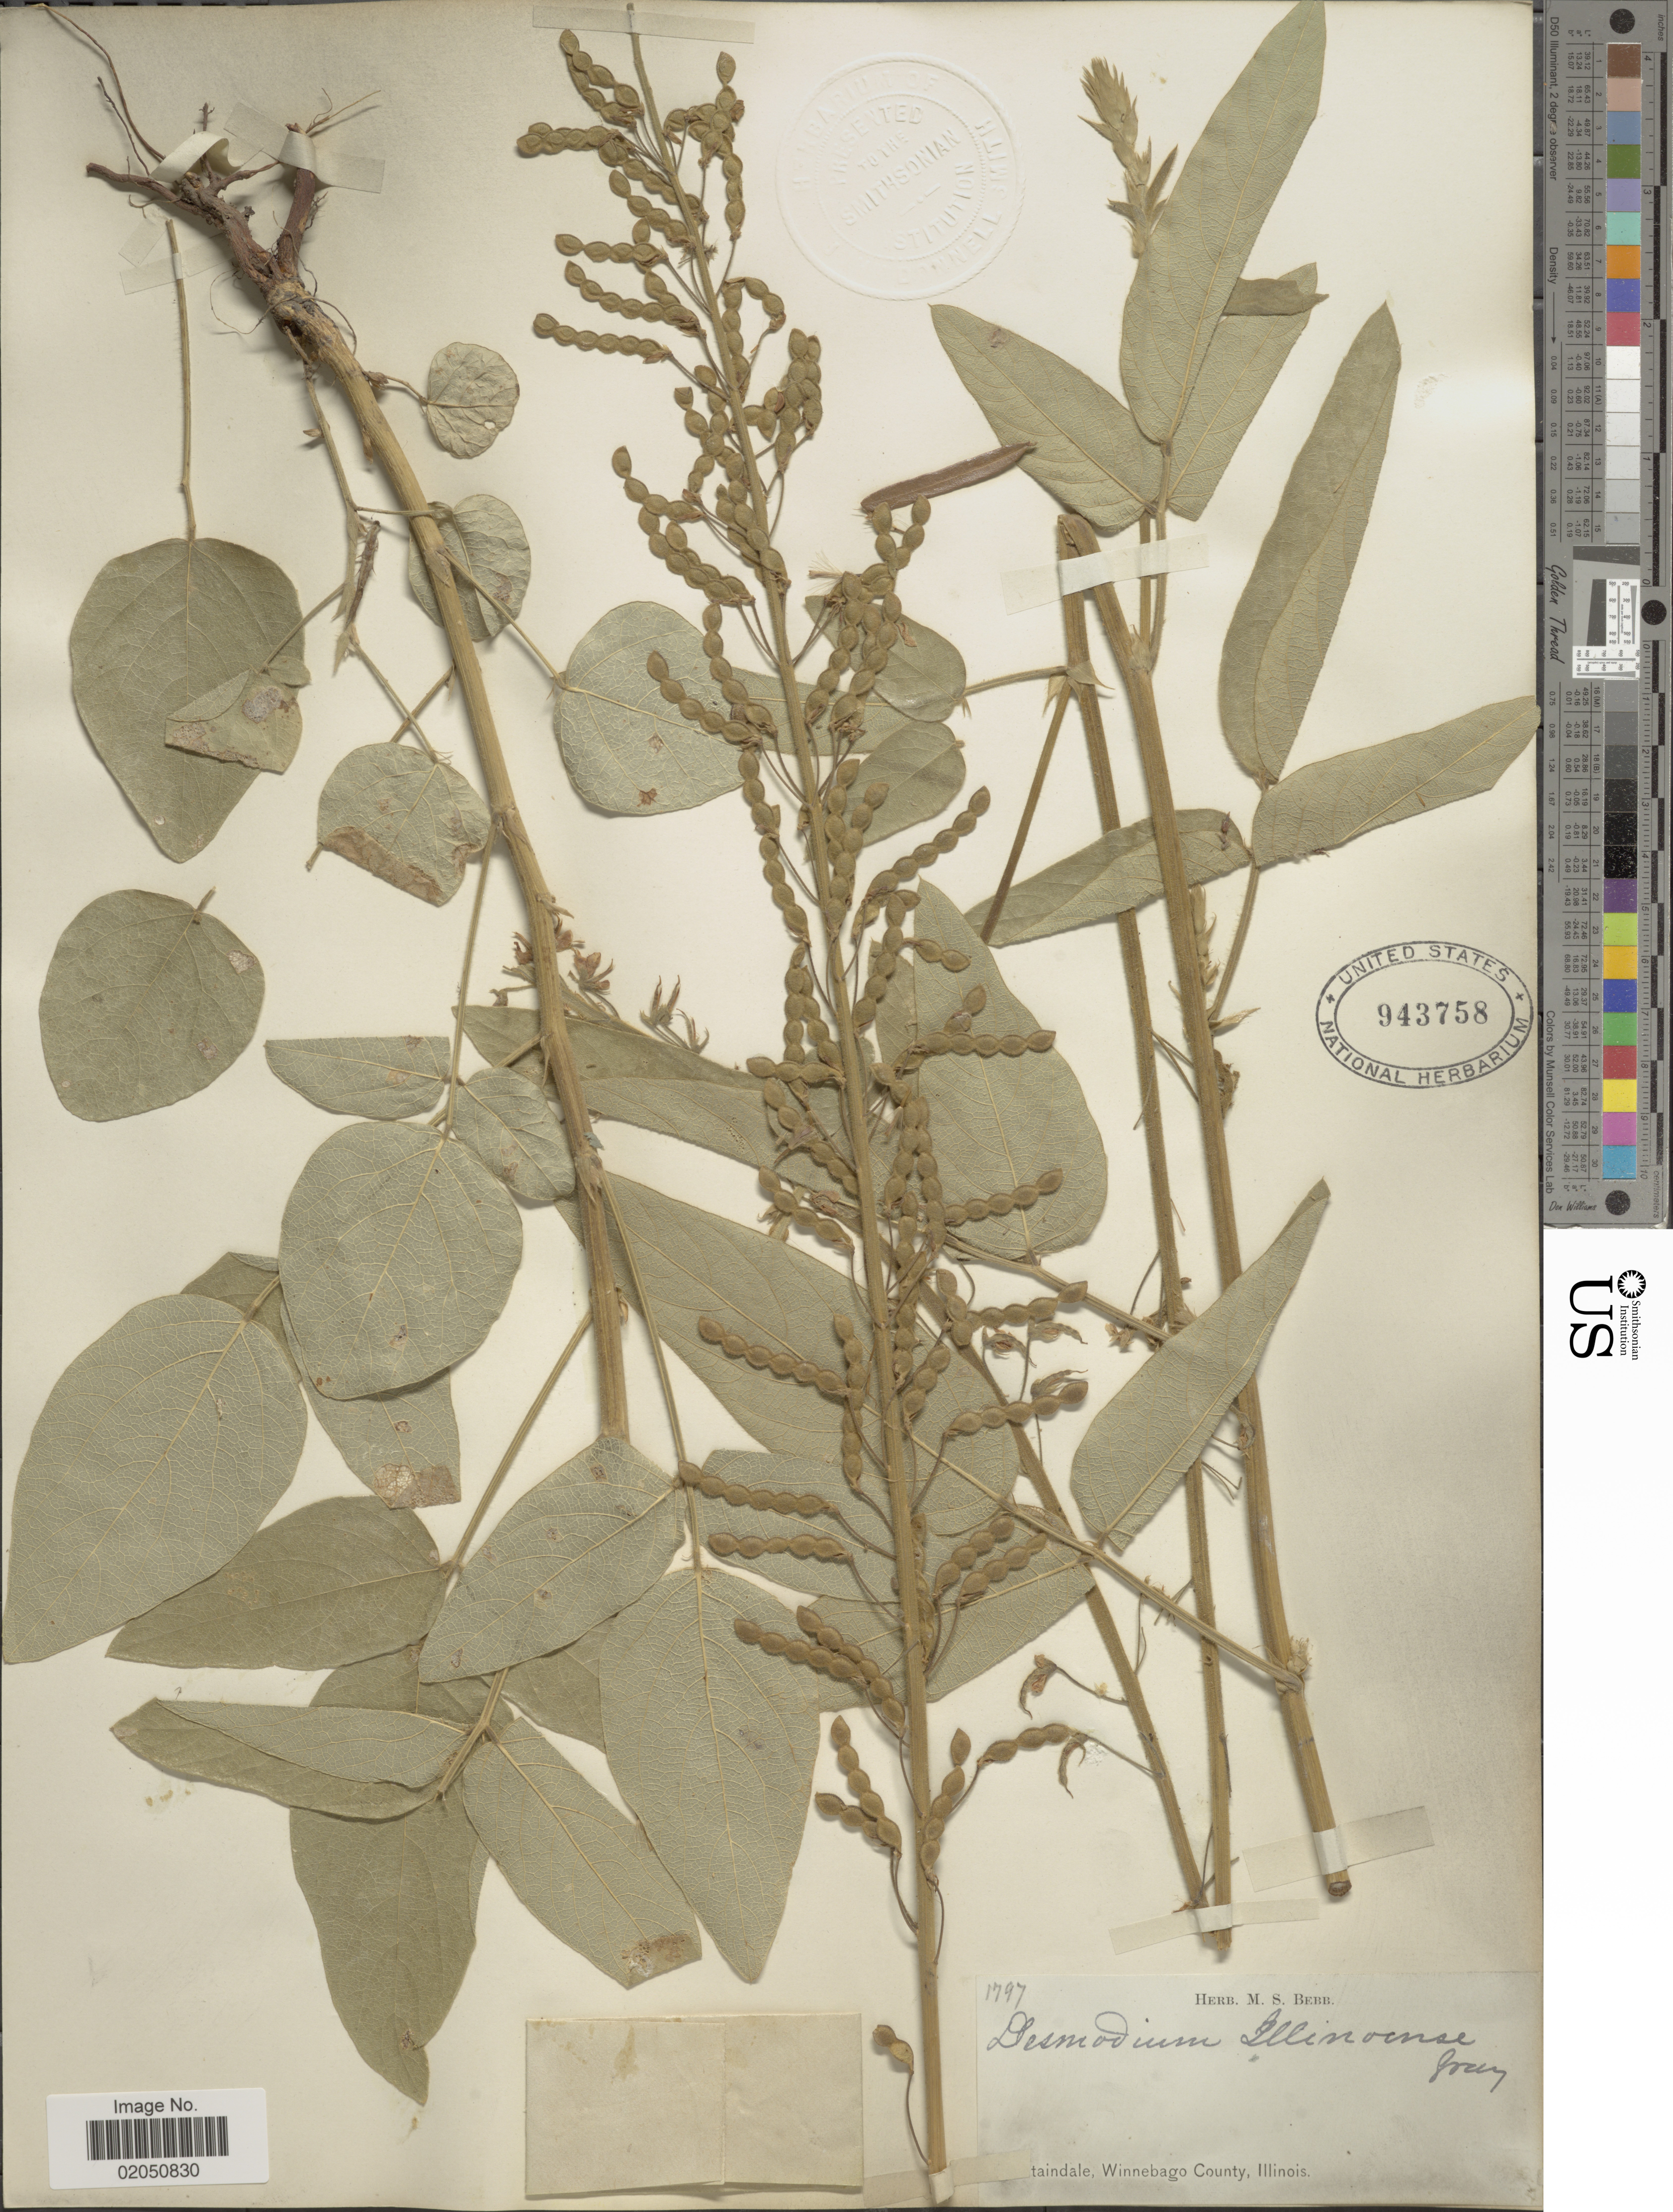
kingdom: Plantae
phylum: Tracheophyta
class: Magnoliopsida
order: Fabales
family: Fabaceae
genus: Desmodium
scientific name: Desmodium illinoense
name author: A. Gray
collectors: ex Herb. M. S. Bebb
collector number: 1797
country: United States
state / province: Illinois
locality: Taindale, Winnebago County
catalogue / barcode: US 943758